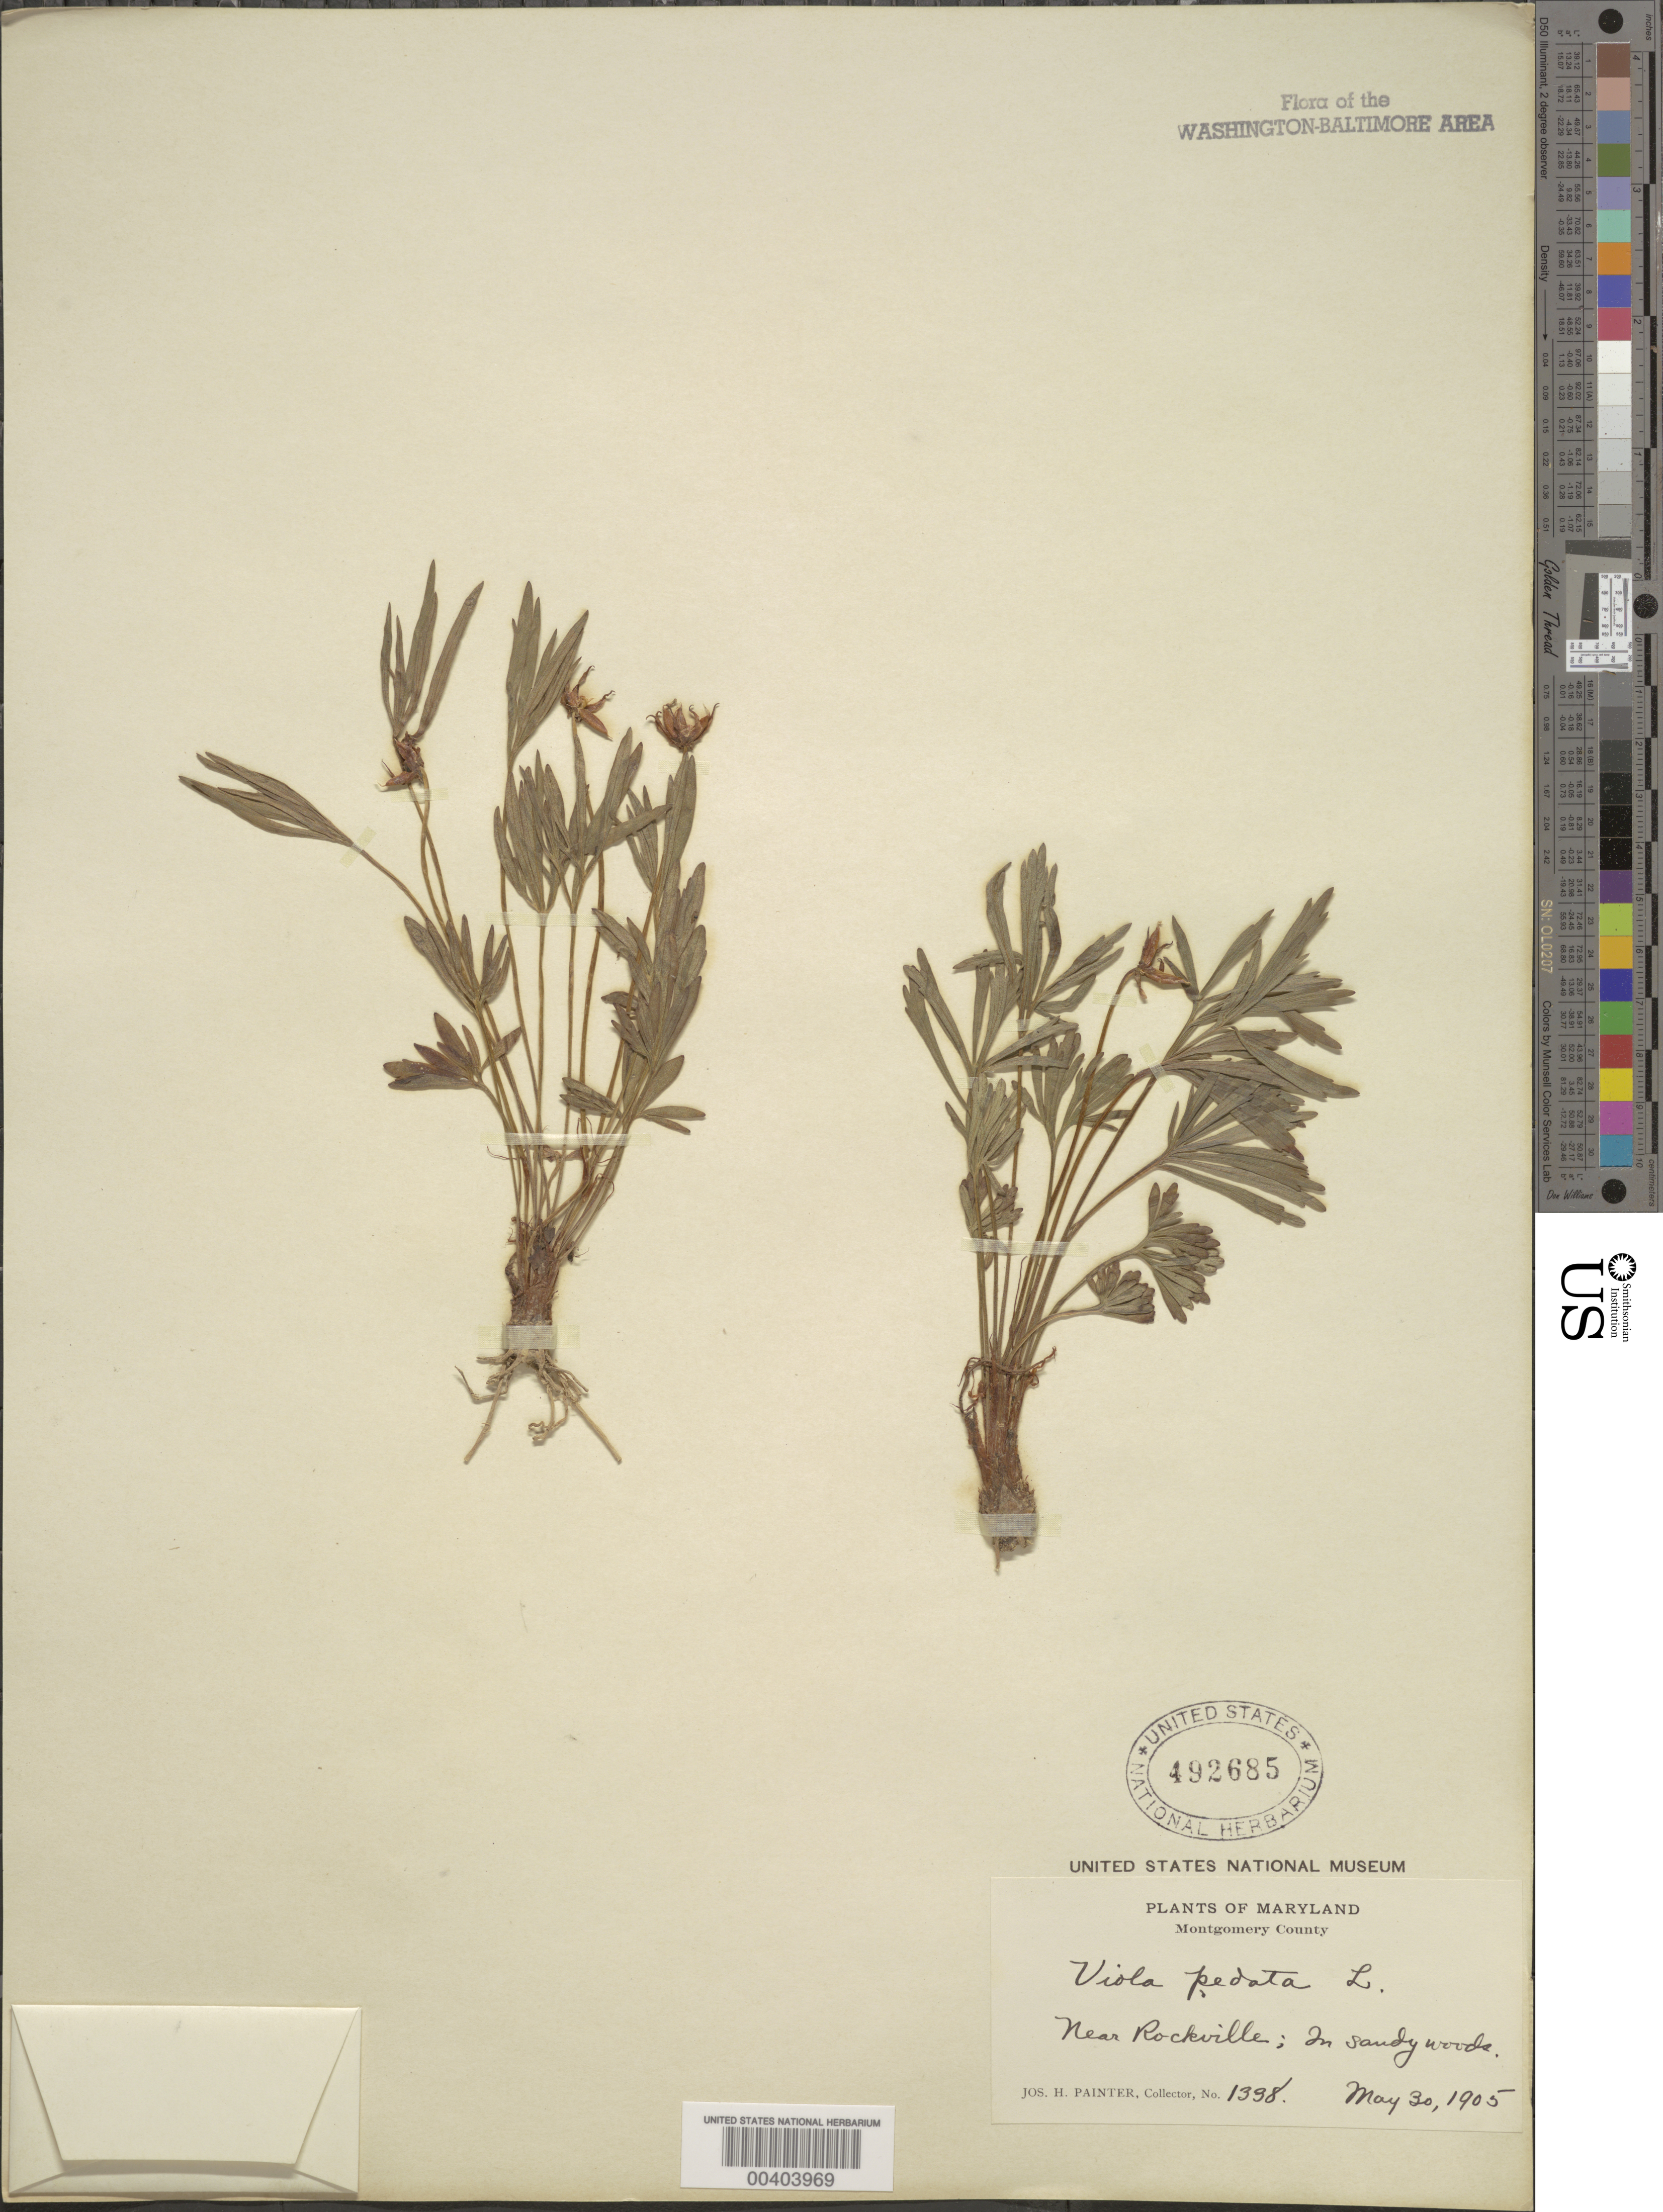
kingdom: Plantae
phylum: Tracheophyta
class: Magnoliopsida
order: Malpighiales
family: Violaceae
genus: Viola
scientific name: Viola pedata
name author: L.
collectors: J. H. Painter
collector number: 1338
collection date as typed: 30 May 1905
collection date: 1905-05-30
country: United States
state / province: Maryland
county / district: Montgomery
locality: Rockville vicinity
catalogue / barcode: US 492685